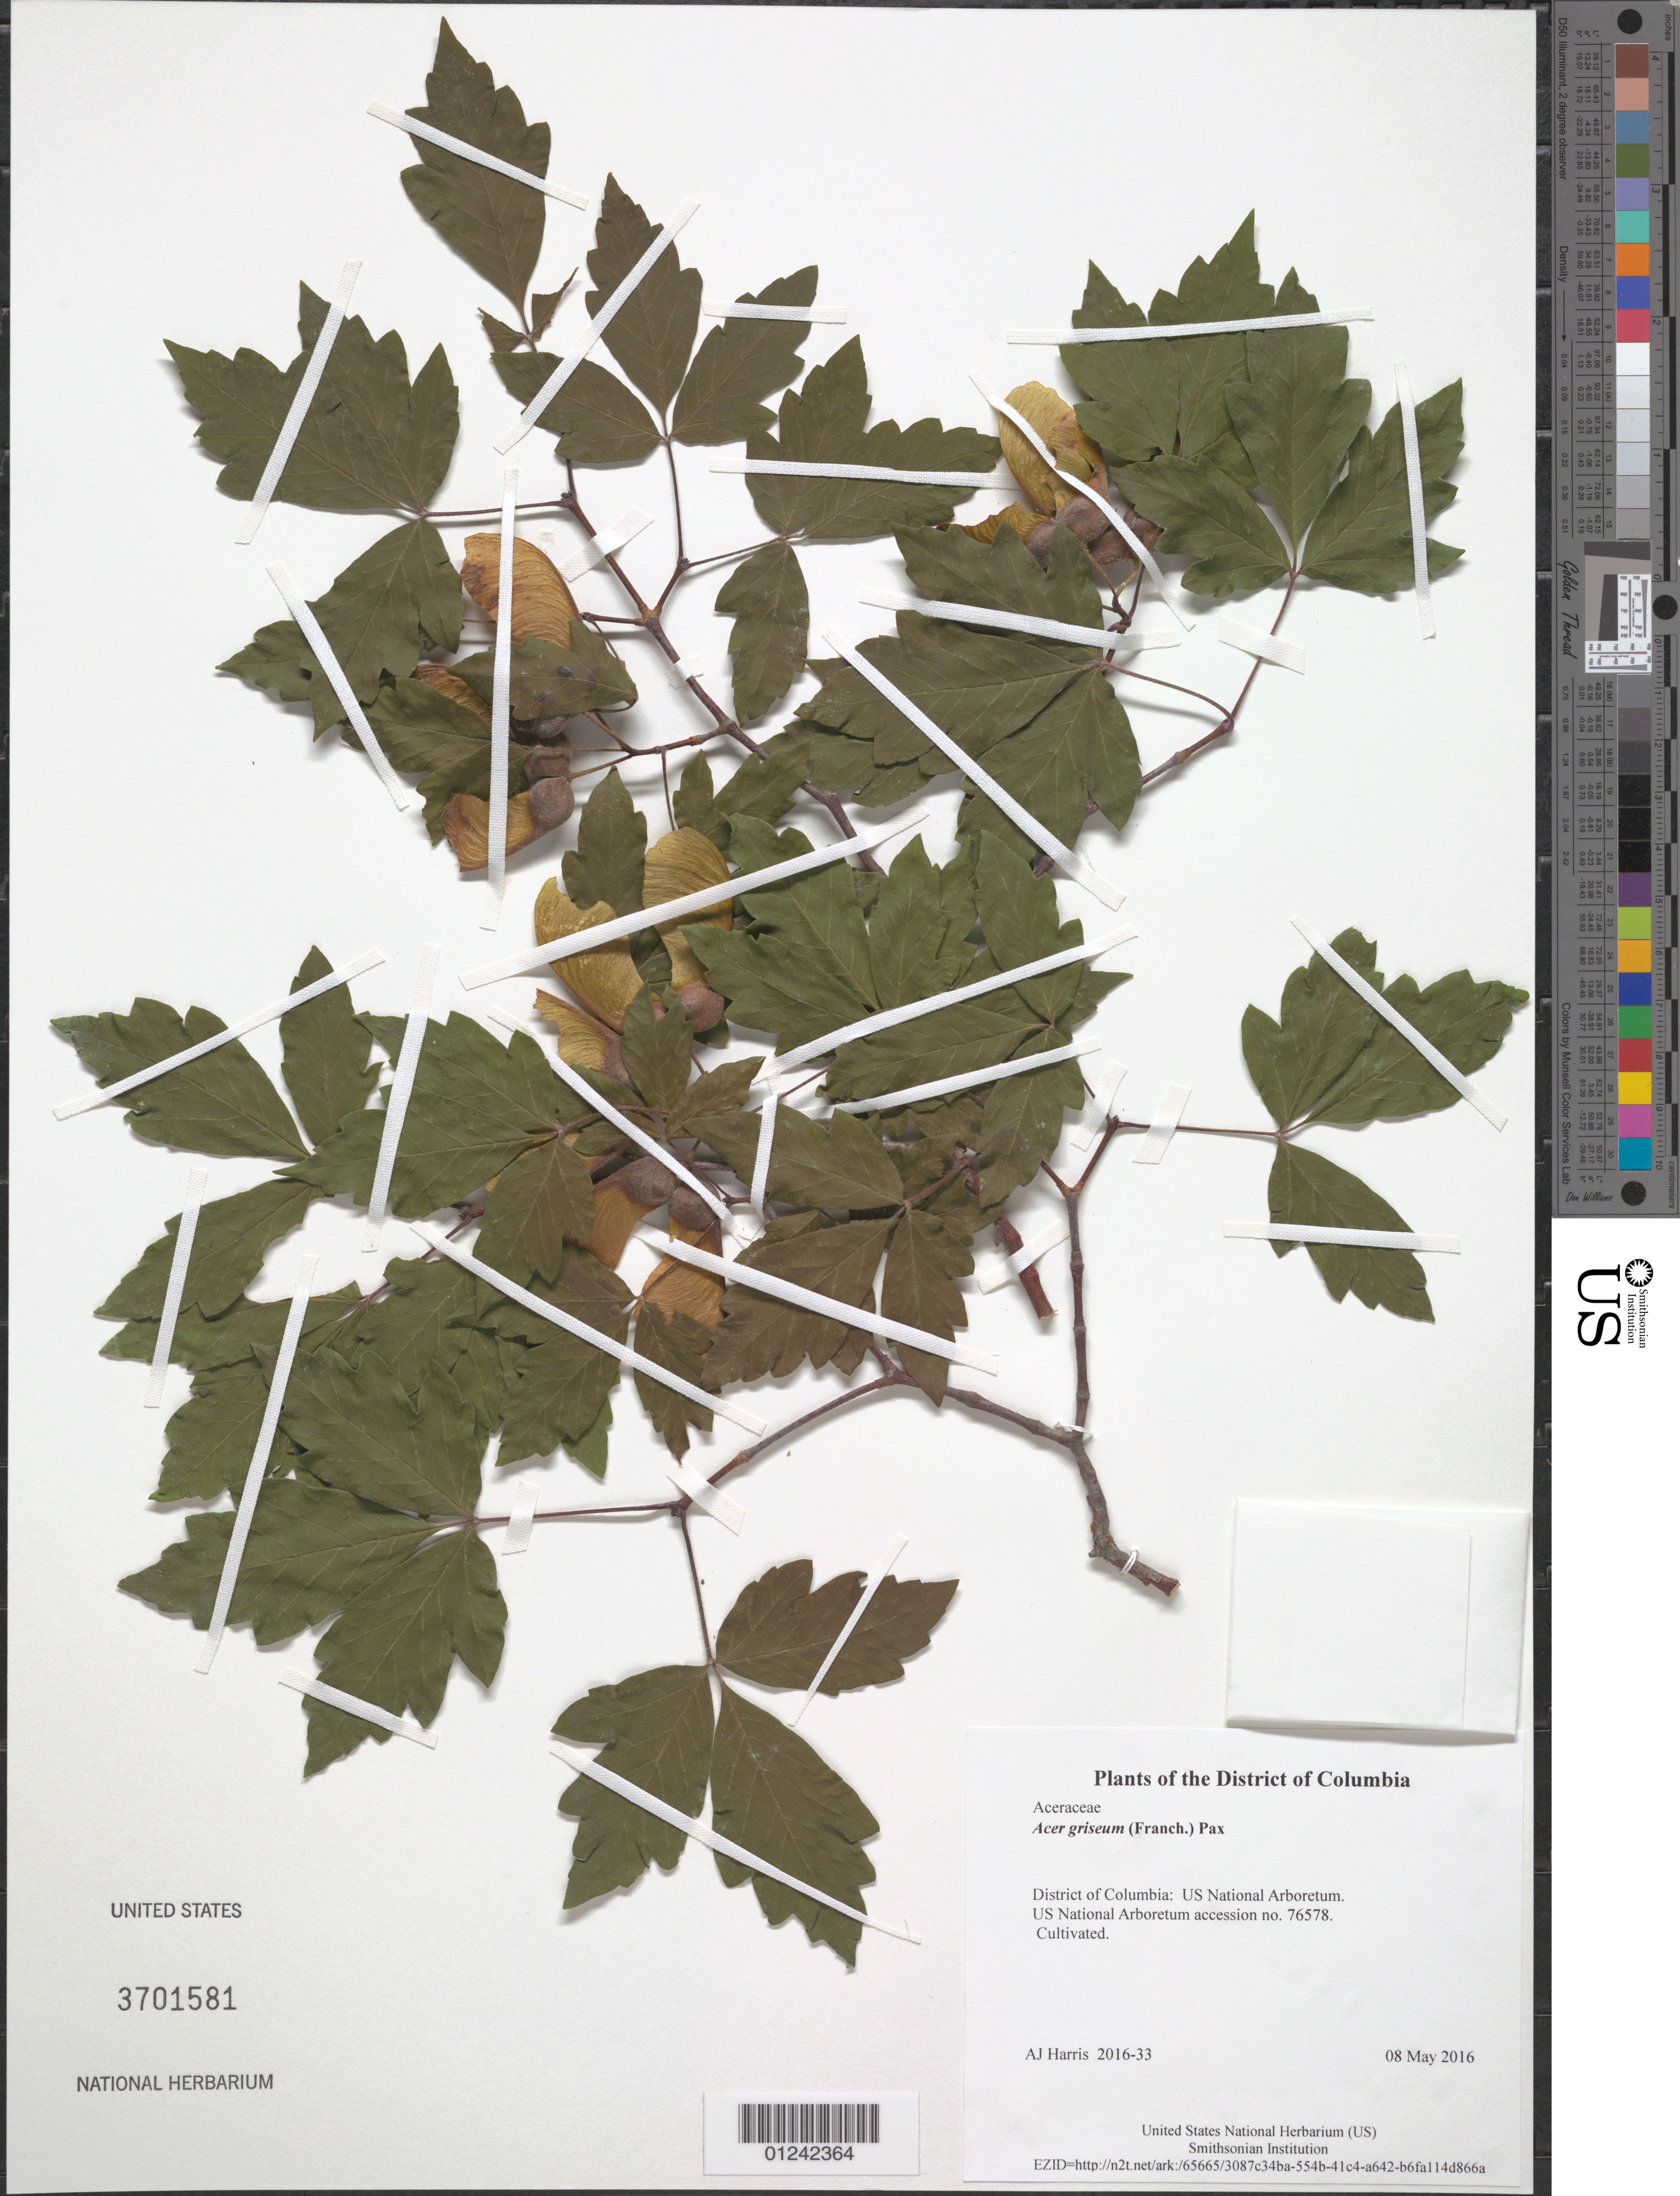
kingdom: Plantae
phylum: Tracheophyta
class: Magnoliopsida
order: Sapindales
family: Sapindaceae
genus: Acer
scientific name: Acer griseum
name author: (Franch.) Pax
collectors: A. J. Harris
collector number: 2016-33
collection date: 2016-05-08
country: United States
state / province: District of Columbia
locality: US National Arboretum.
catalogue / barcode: US 3701581